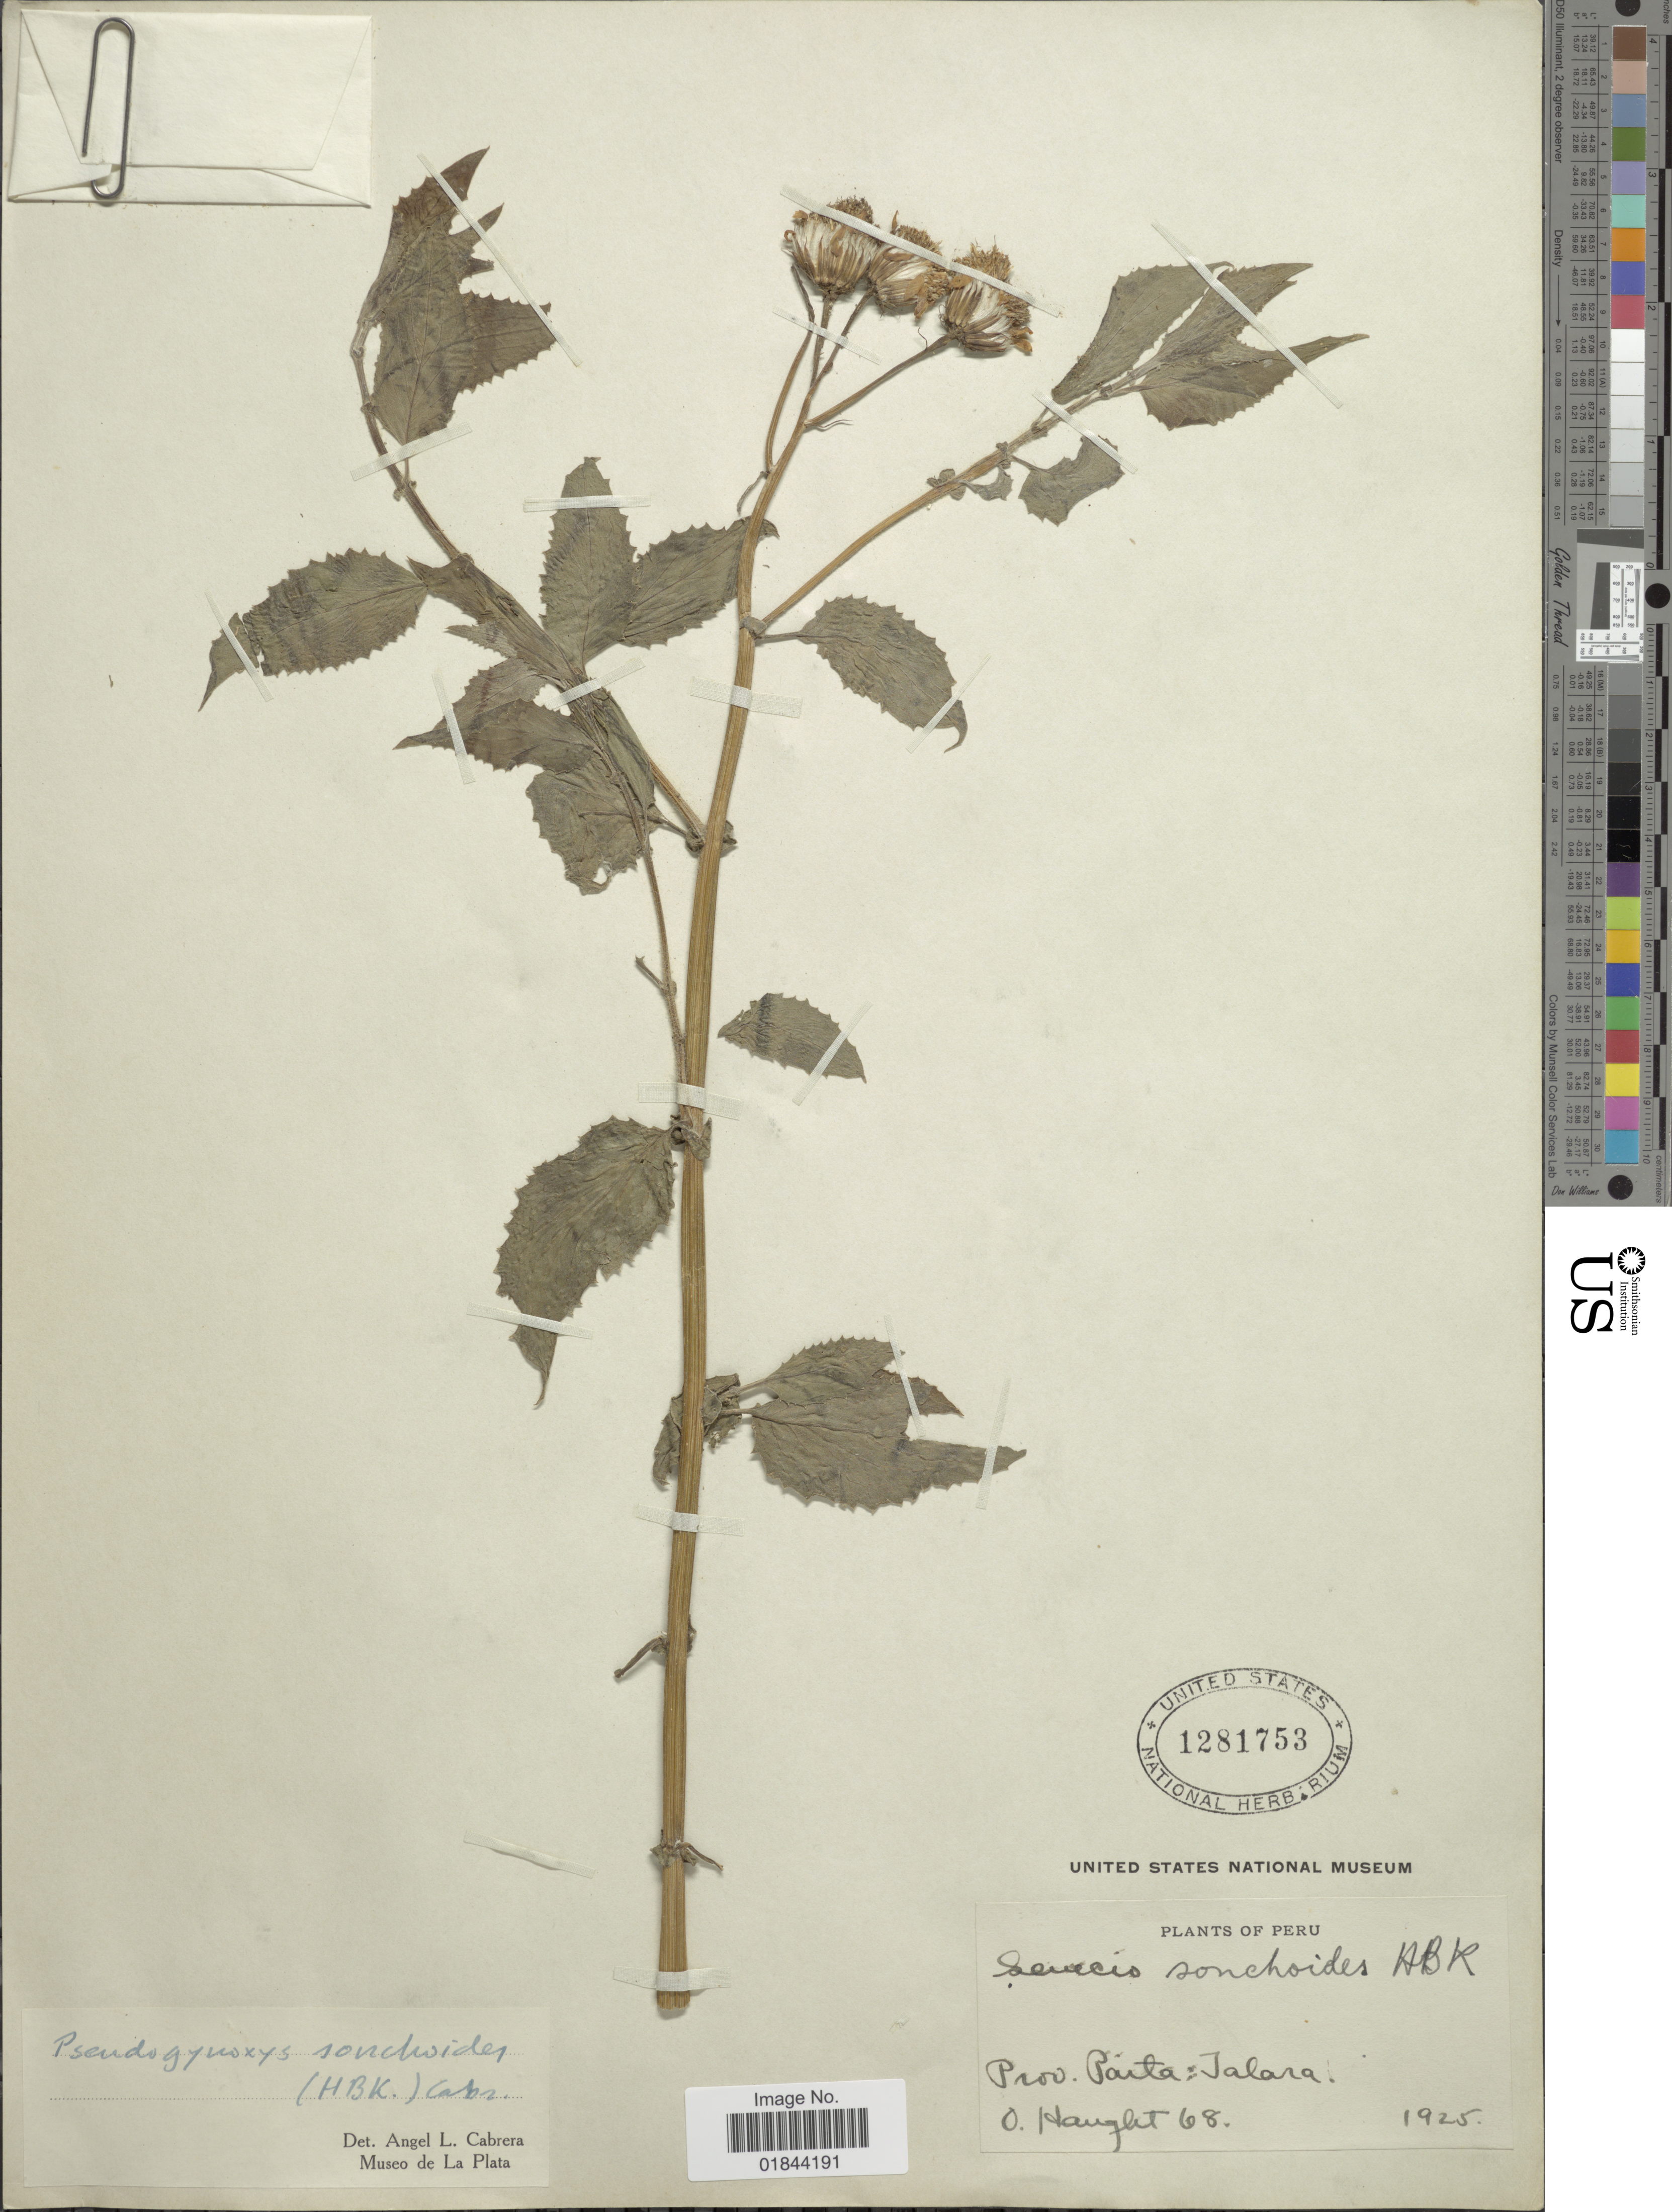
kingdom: Plantae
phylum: Tracheophyta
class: Magnoliopsida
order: Asterales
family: Asteraceae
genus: Paragynoxys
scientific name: Paragynoxys sochoides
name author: (Kunth) Cuatrec.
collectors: O. Haught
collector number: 68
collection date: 1925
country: Peru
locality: Talara, Prov. Paita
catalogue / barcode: US 1281753